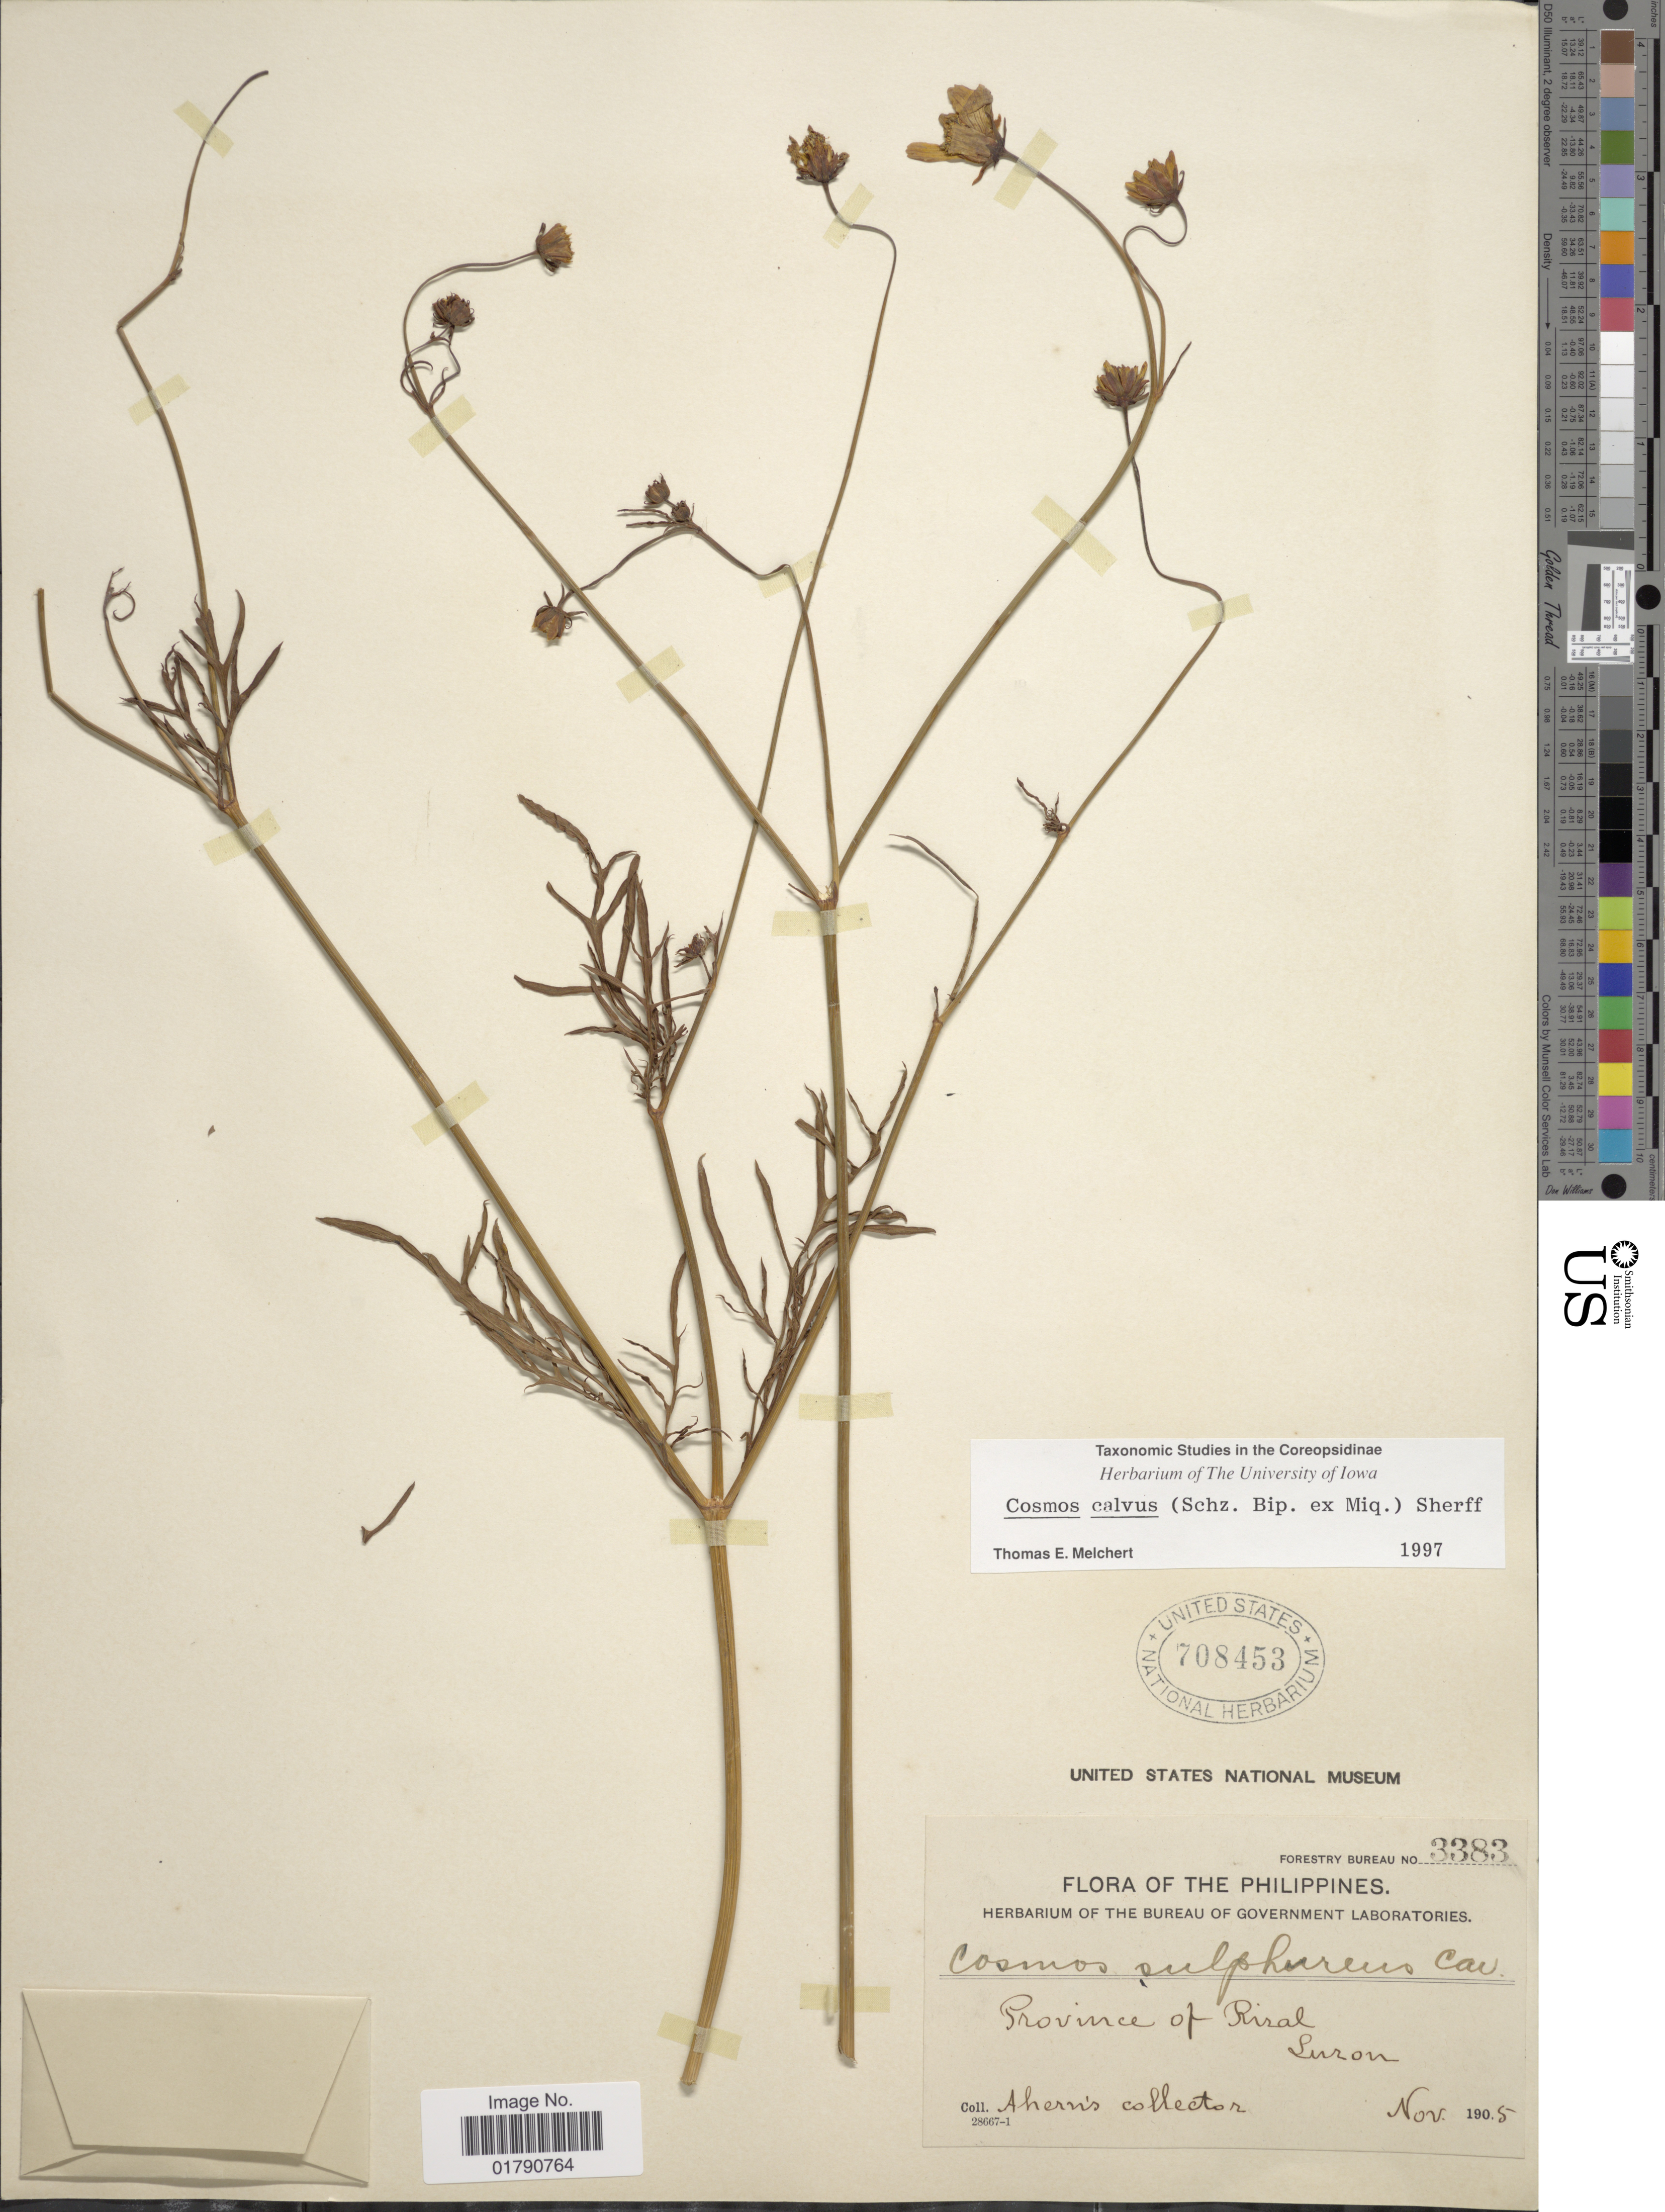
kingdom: Plantae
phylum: Tracheophyta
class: Magnoliopsida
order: Asterales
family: Asteraceae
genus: Cosmos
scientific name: Cosmos calvus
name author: (Sch. Bip. ex Miq.) Sherff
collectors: Ahern's collector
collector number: Forestry Bureau 3383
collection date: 1905-11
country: Philippines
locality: Province of Rizal, Luzon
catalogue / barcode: US 708453